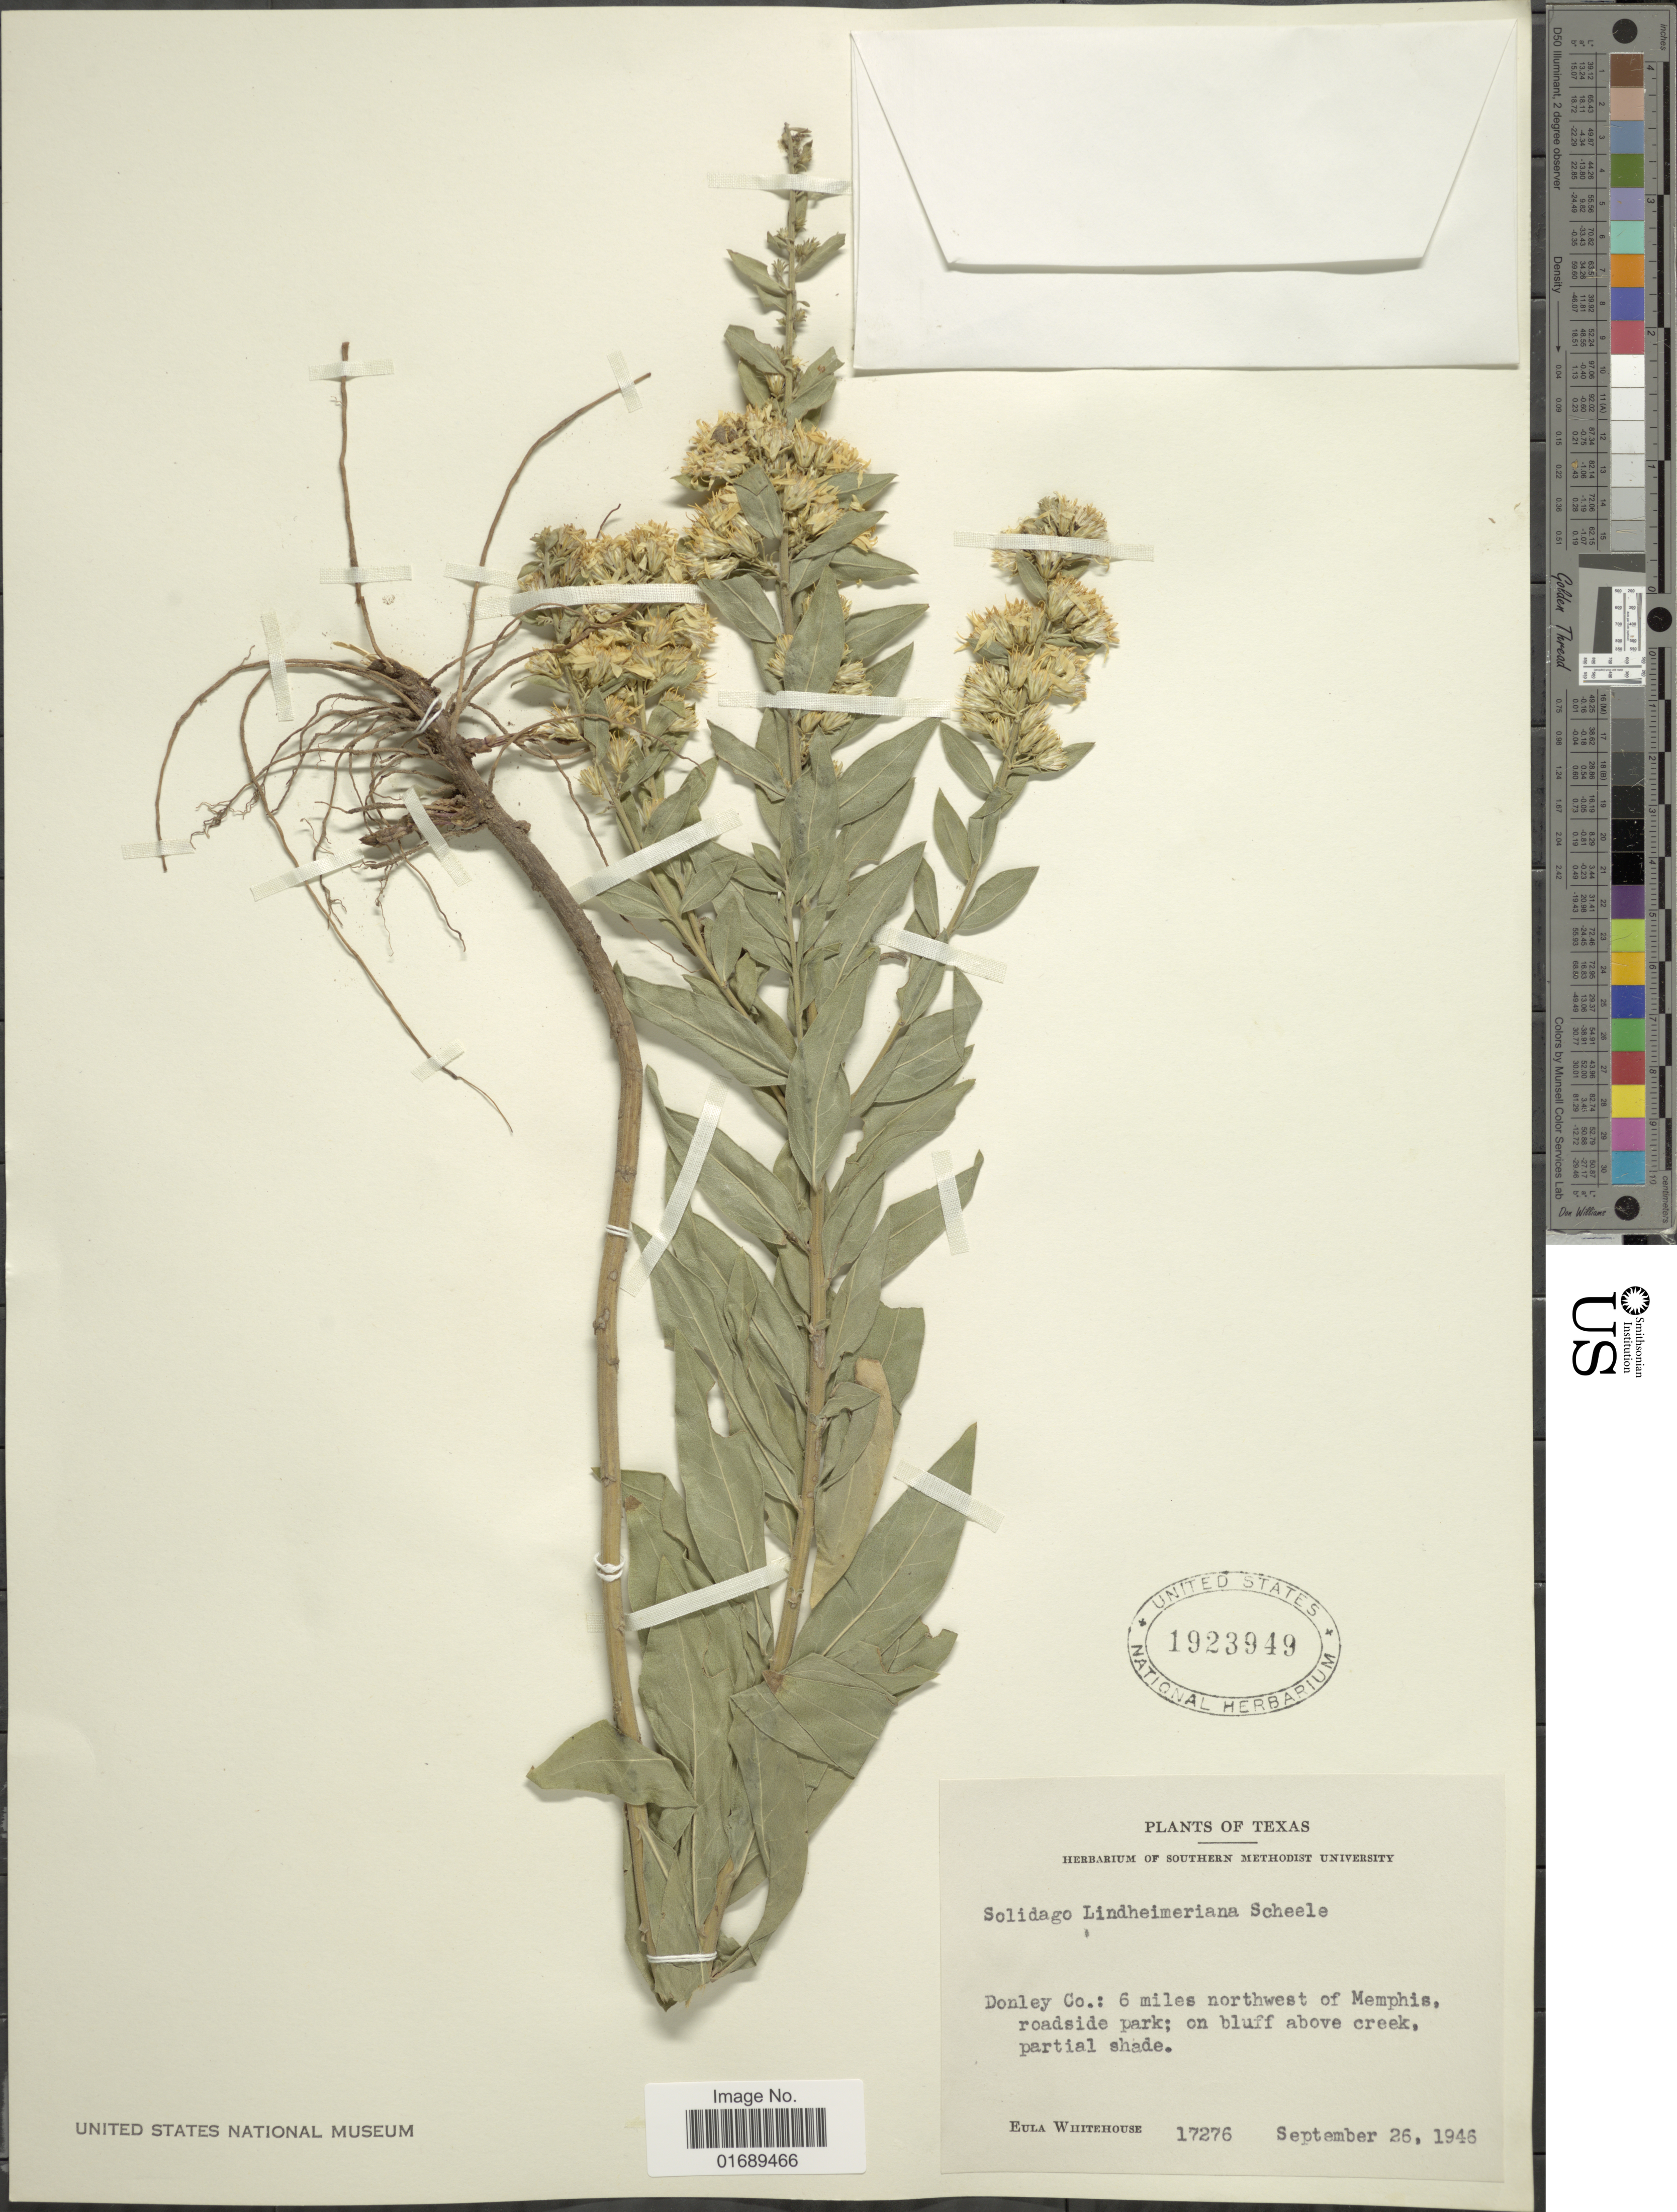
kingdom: Plantae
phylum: Tracheophyta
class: Magnoliopsida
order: Asterales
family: Asteraceae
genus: Solidago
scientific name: Solidago petiolaris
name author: Aiton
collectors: E. Whitehouse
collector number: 17276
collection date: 1946-09-26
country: United States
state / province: Texas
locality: Donley Co: 6 miles northwest of Memphis, roadside park; on bluff above creek, partial shade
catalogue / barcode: US 1923949